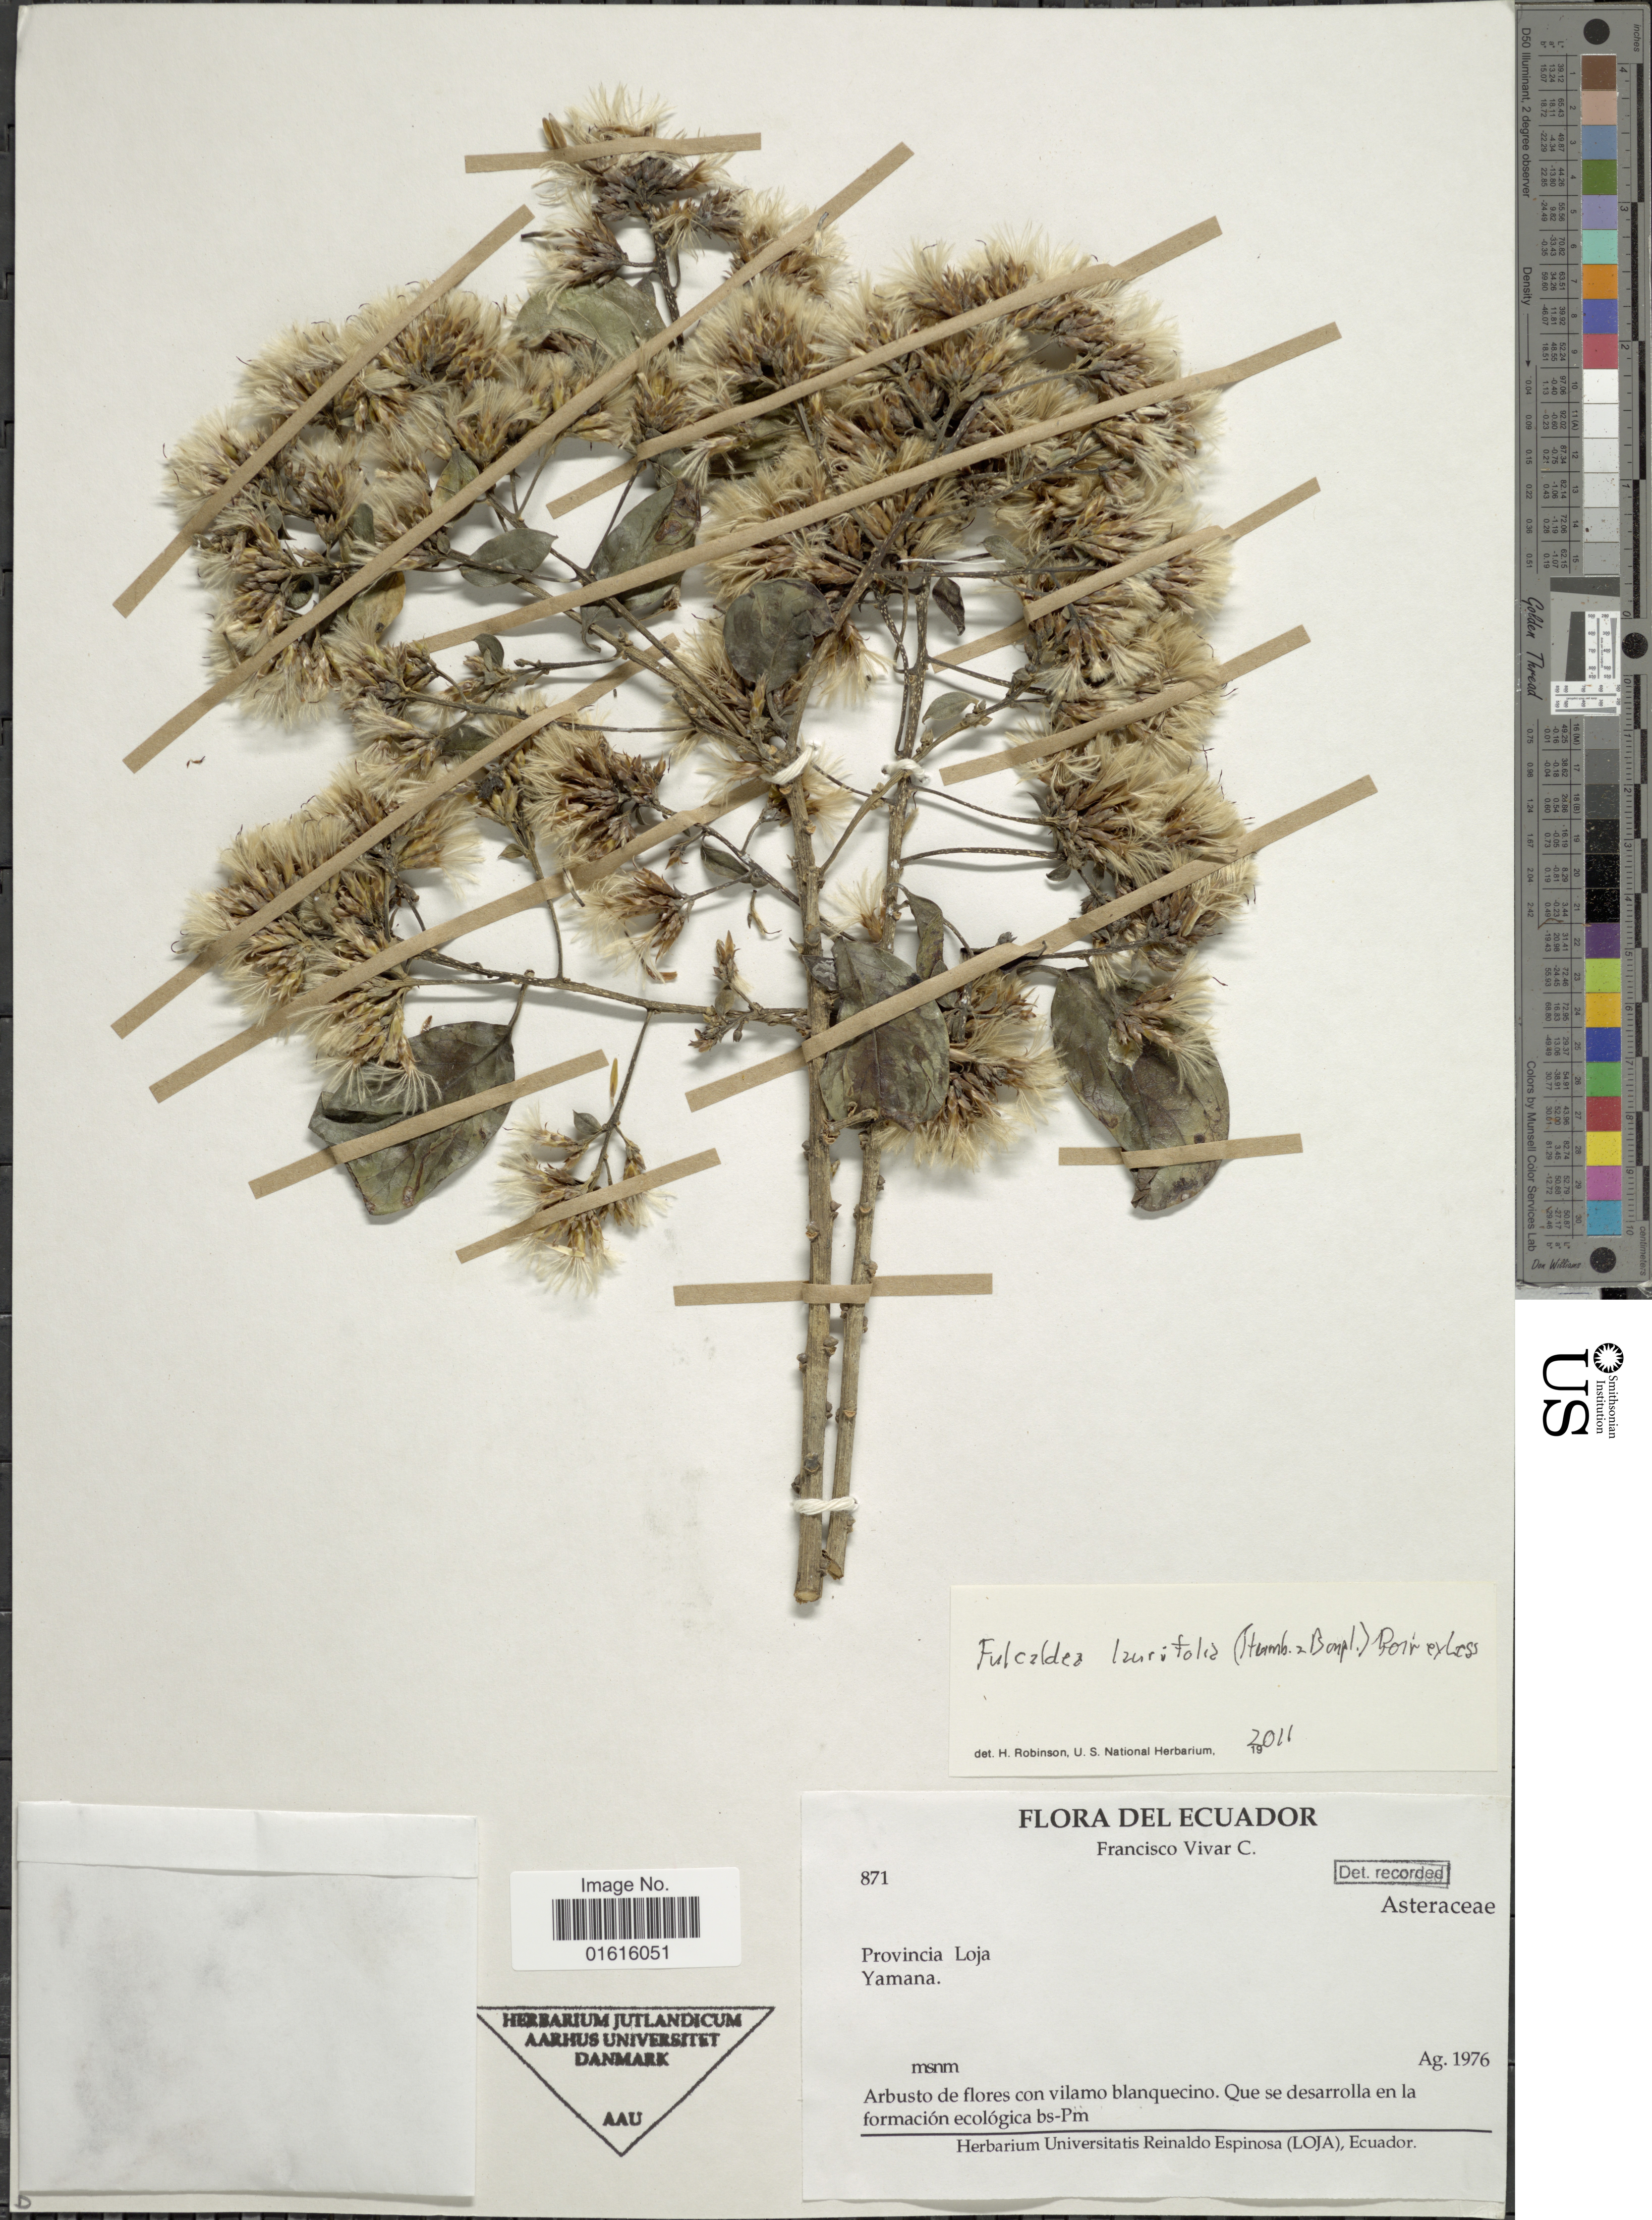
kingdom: Plantae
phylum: Tracheophyta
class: Magnoliopsida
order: Asterales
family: Asteraceae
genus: Fulcaldea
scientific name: Fulcaldea laurifolia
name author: (Bonpl.) Poir.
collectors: F. A. Vivar C.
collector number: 871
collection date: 1976-08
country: Ecuador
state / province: Loja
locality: Yamana